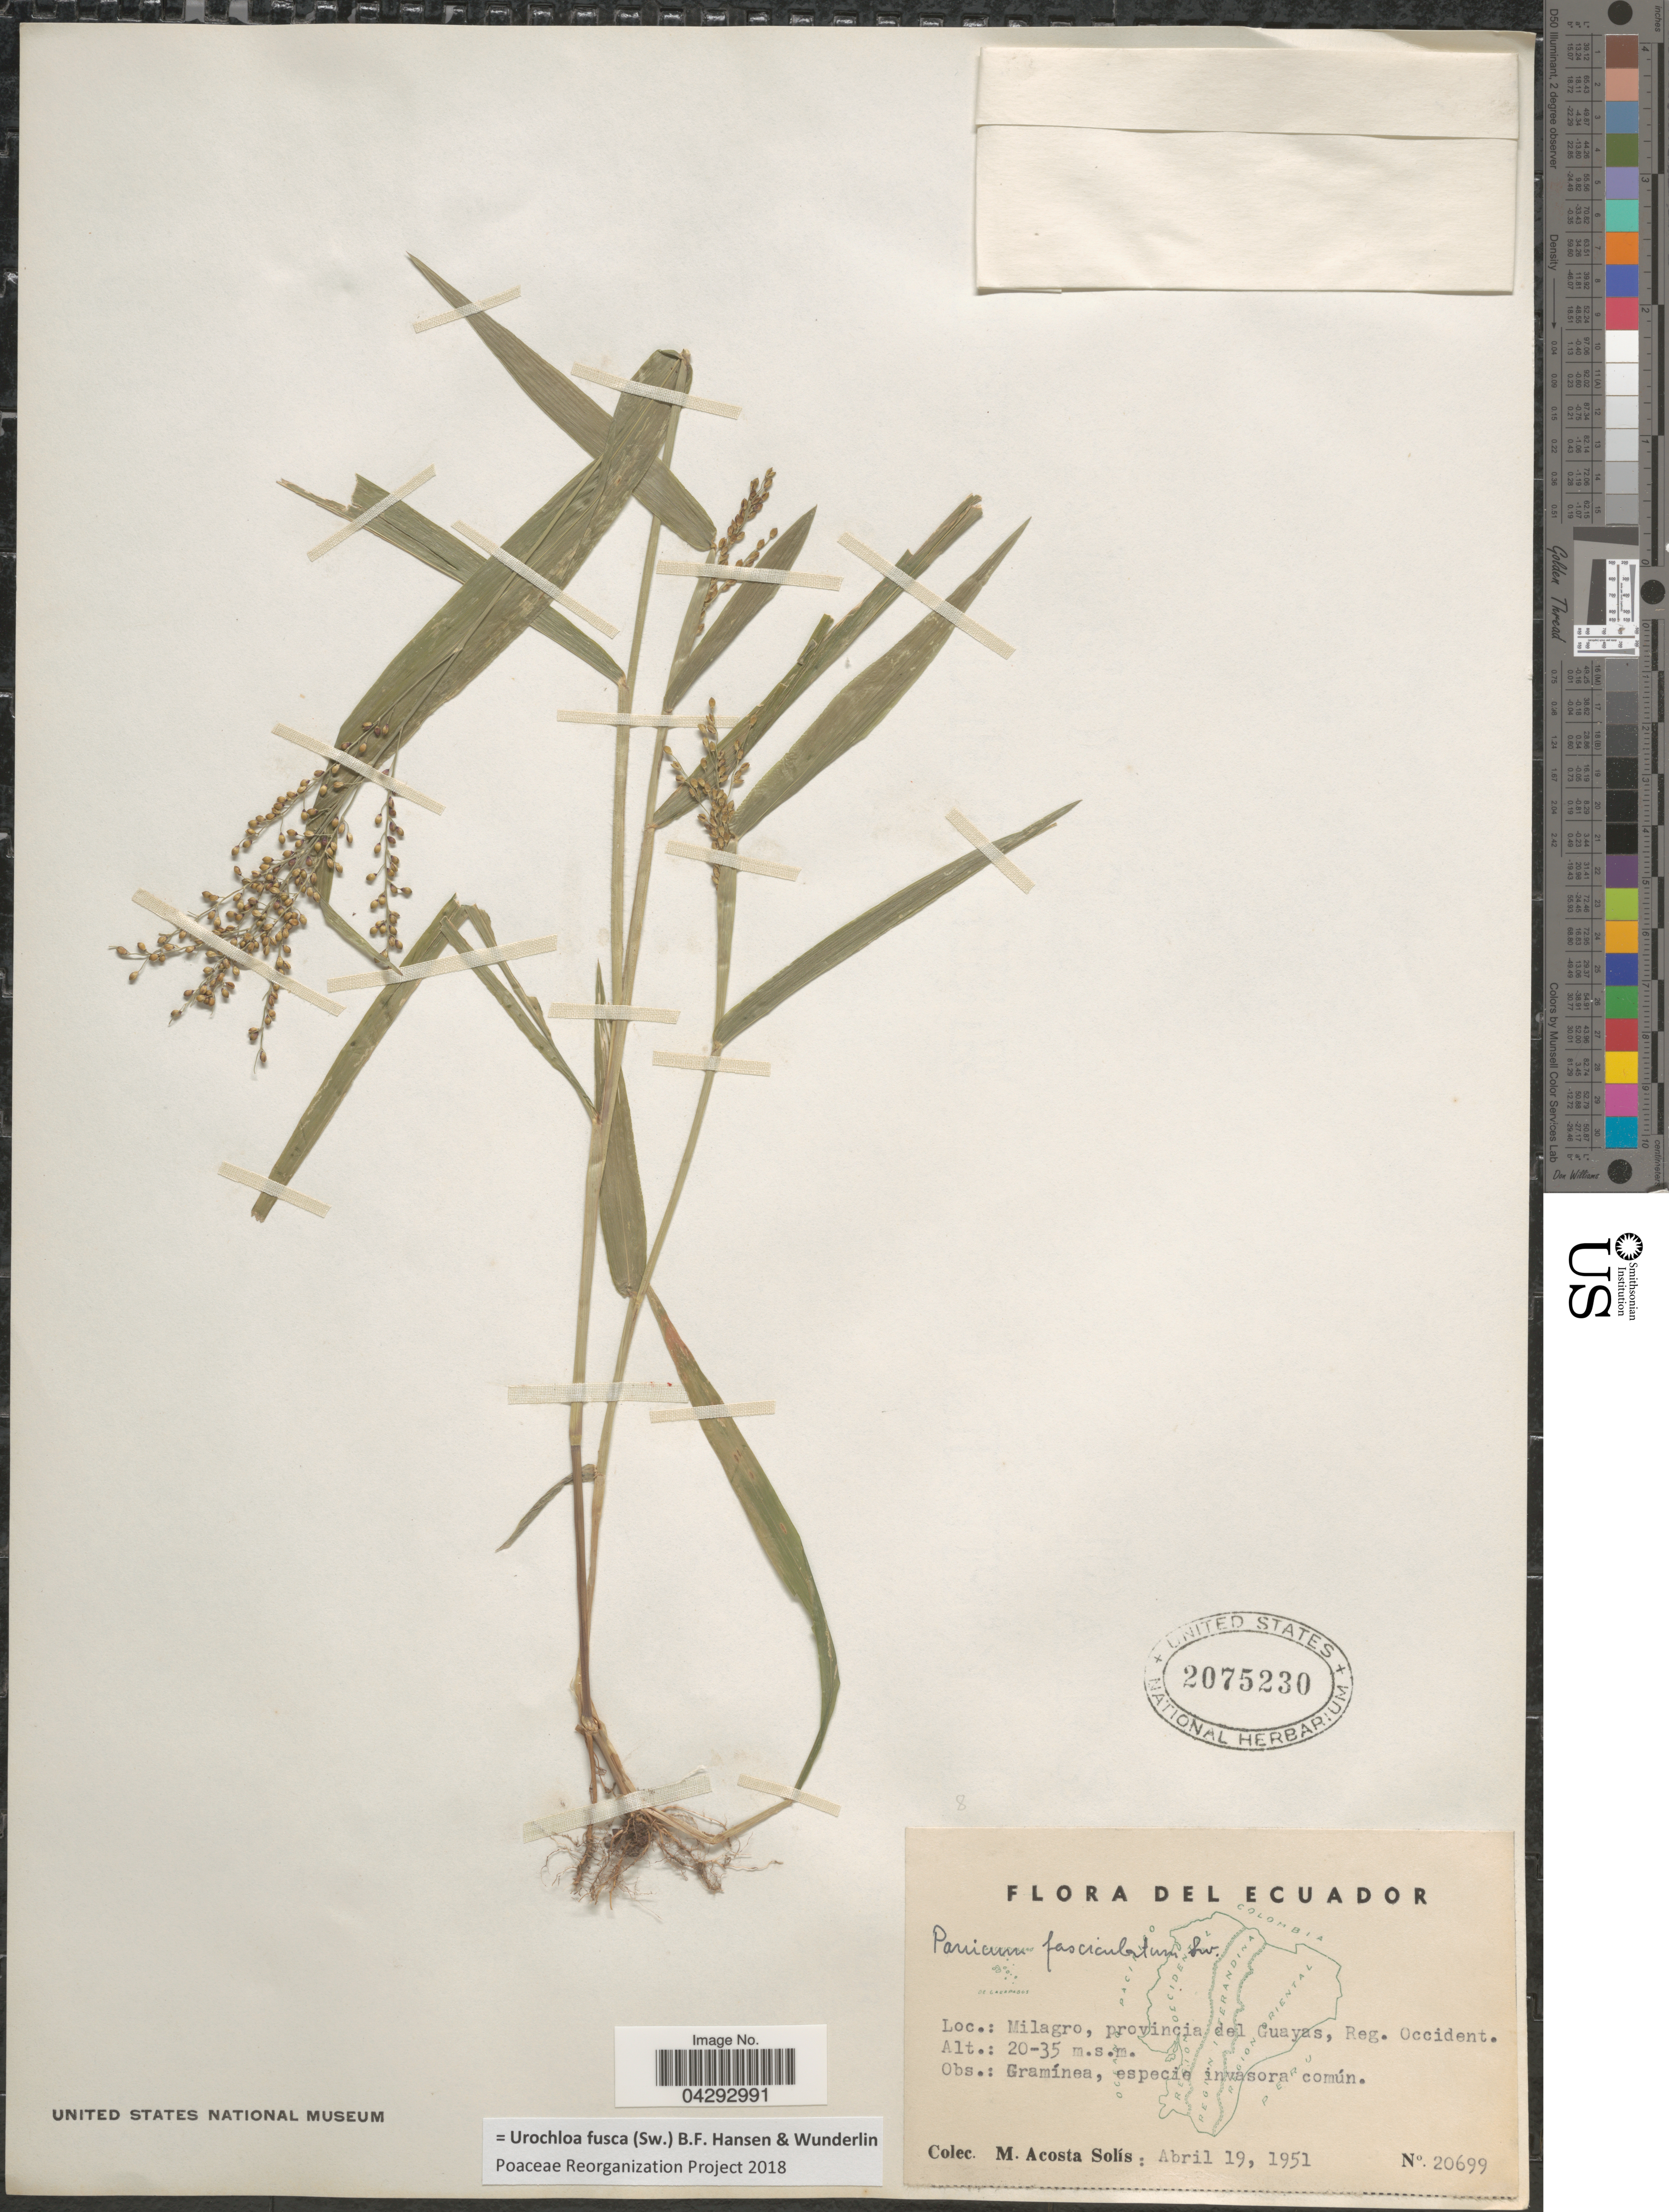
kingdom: Plantae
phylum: Tracheophyta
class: Liliopsida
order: Poales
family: Poaceae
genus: Urochloa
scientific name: Urochloa fusca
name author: (Sw.) B.F. Hansen & Wunderlin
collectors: M. Acosta Solis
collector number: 20699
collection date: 1951-04-19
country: Ecuador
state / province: Guayas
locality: Milagro, Reg. Occident.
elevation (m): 20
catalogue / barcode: US 2075230